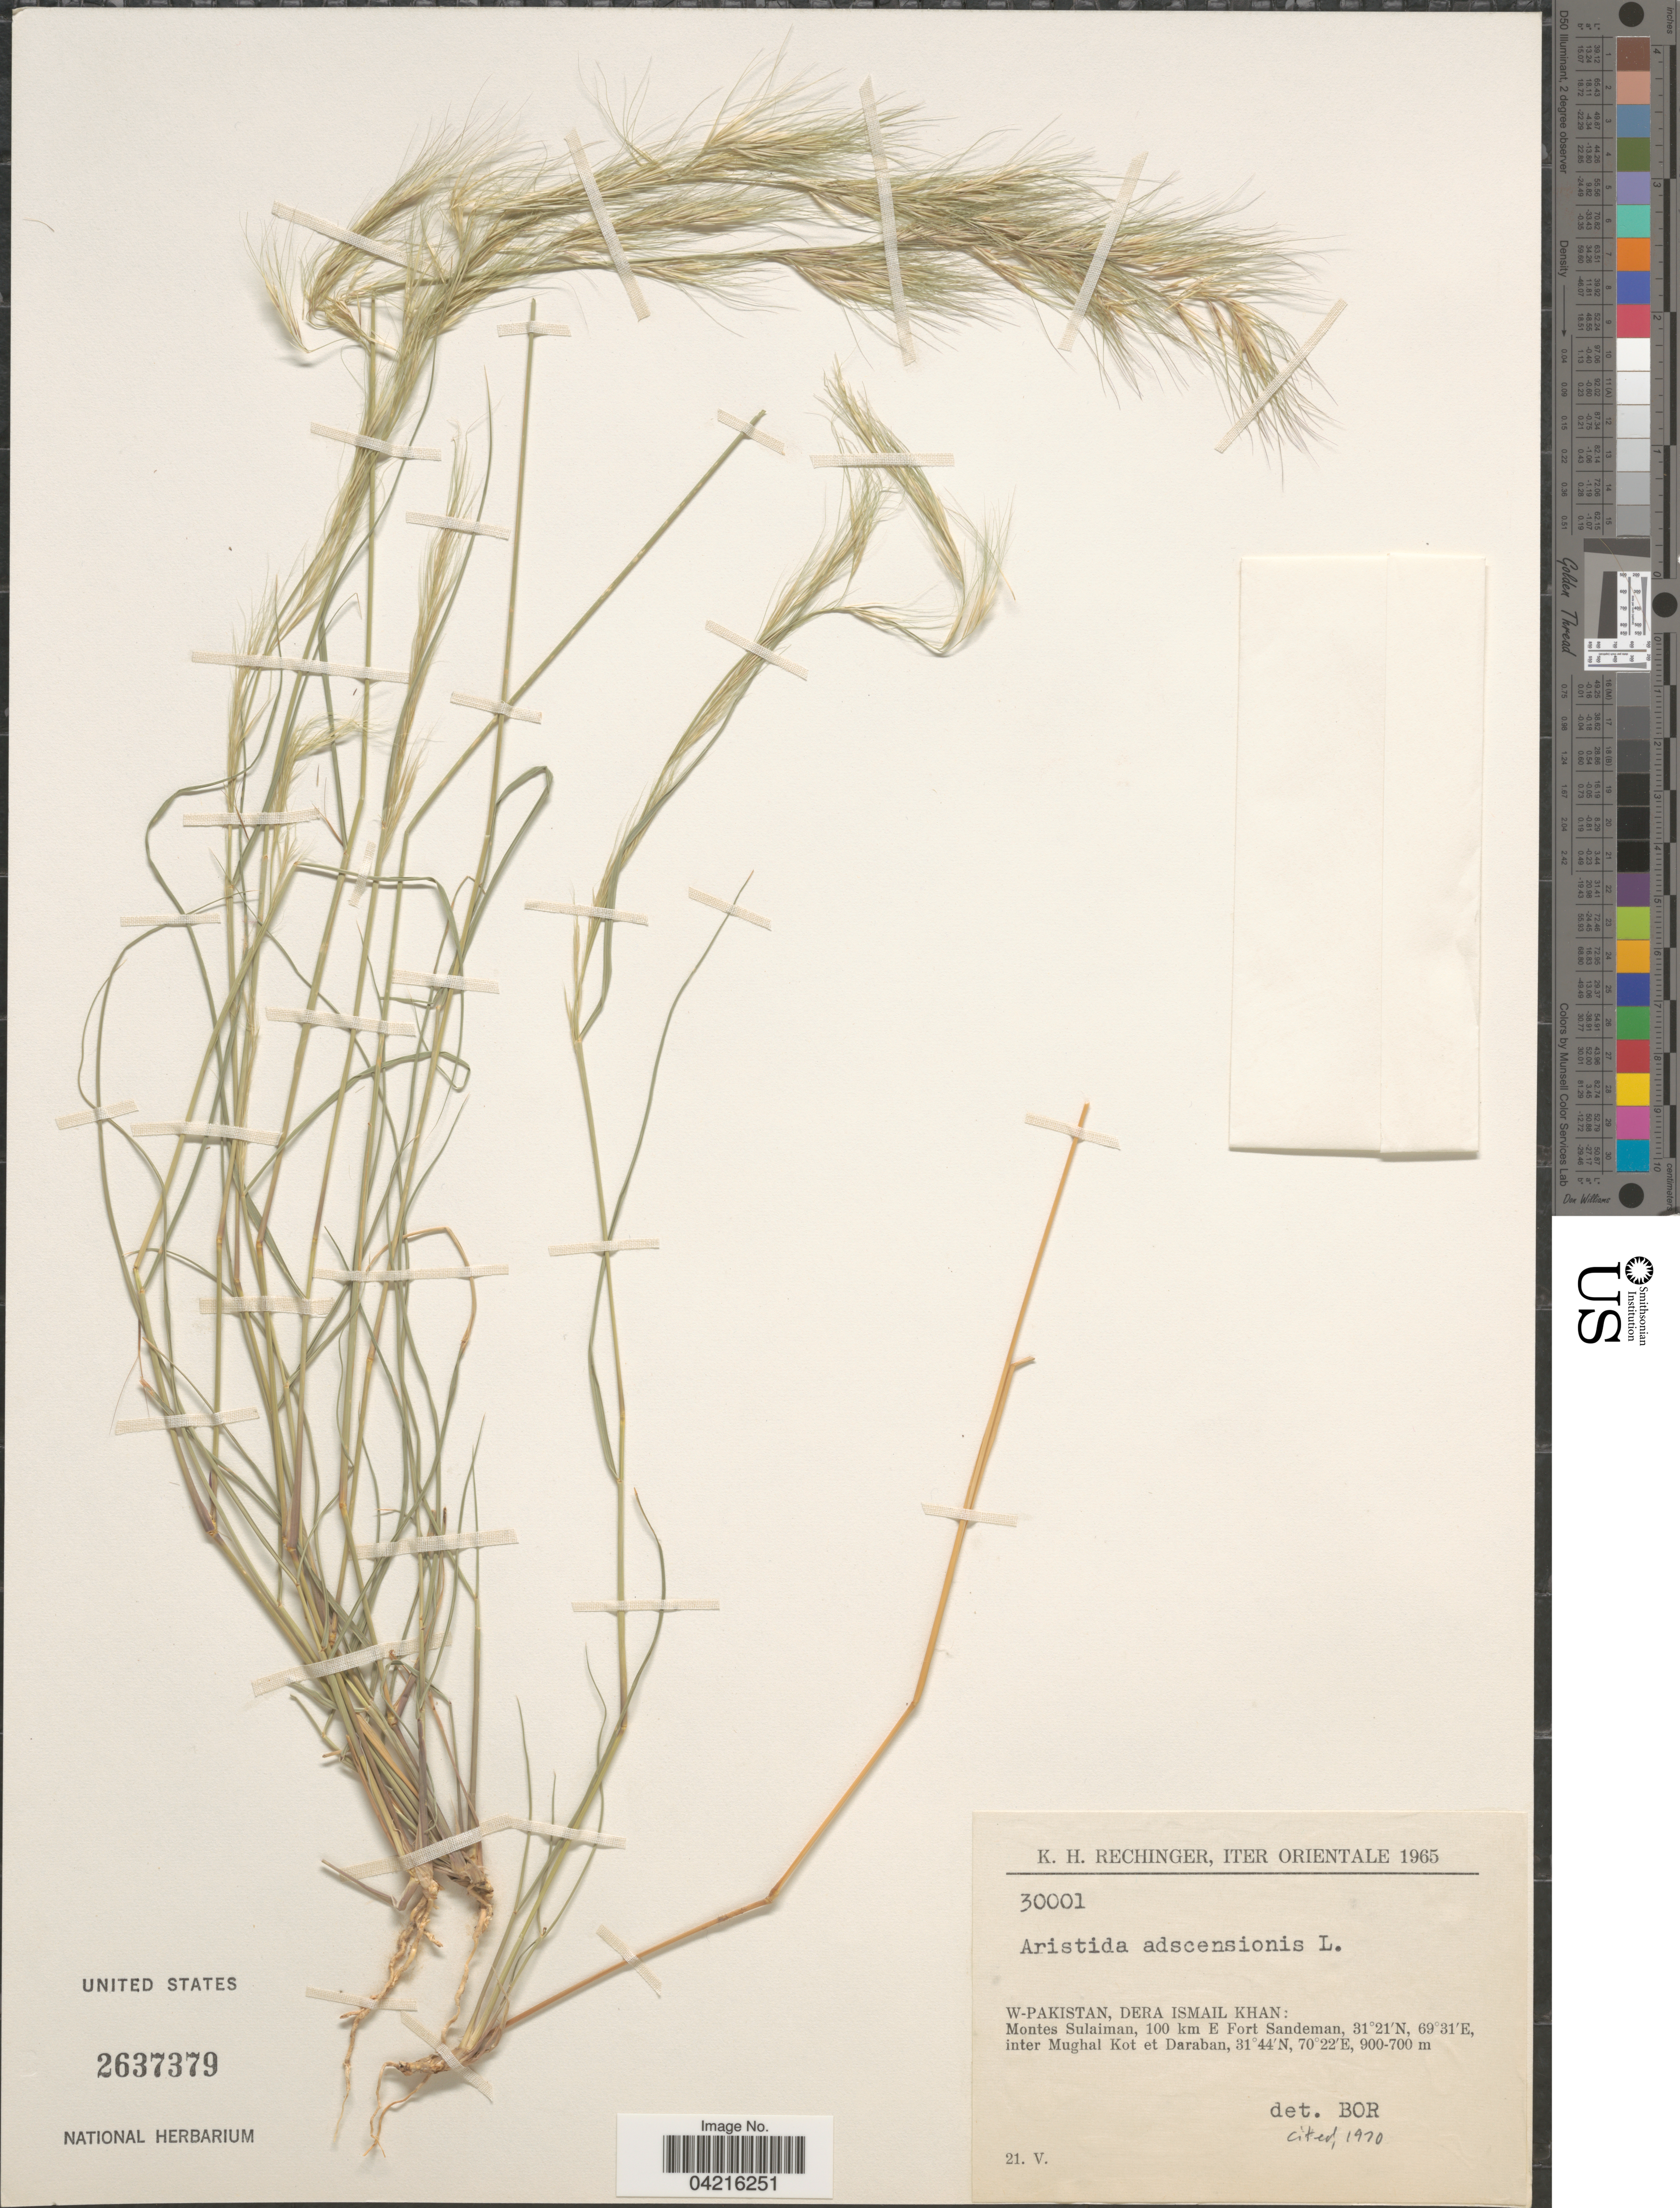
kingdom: Plantae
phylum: Tracheophyta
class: Liliopsida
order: Poales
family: Poaceae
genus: Aristida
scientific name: Aristida adscensionis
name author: L.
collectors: K. H. Rechinger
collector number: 30001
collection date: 1965-05-21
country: Pakistan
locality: Iter Orientale 1965. W-Pakistan, Dera Ismail Khan: Montes Sulaiman, 100 km E Fort Sandeman, inter Mughal Kot et Daraban.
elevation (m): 700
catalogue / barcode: US 2637379